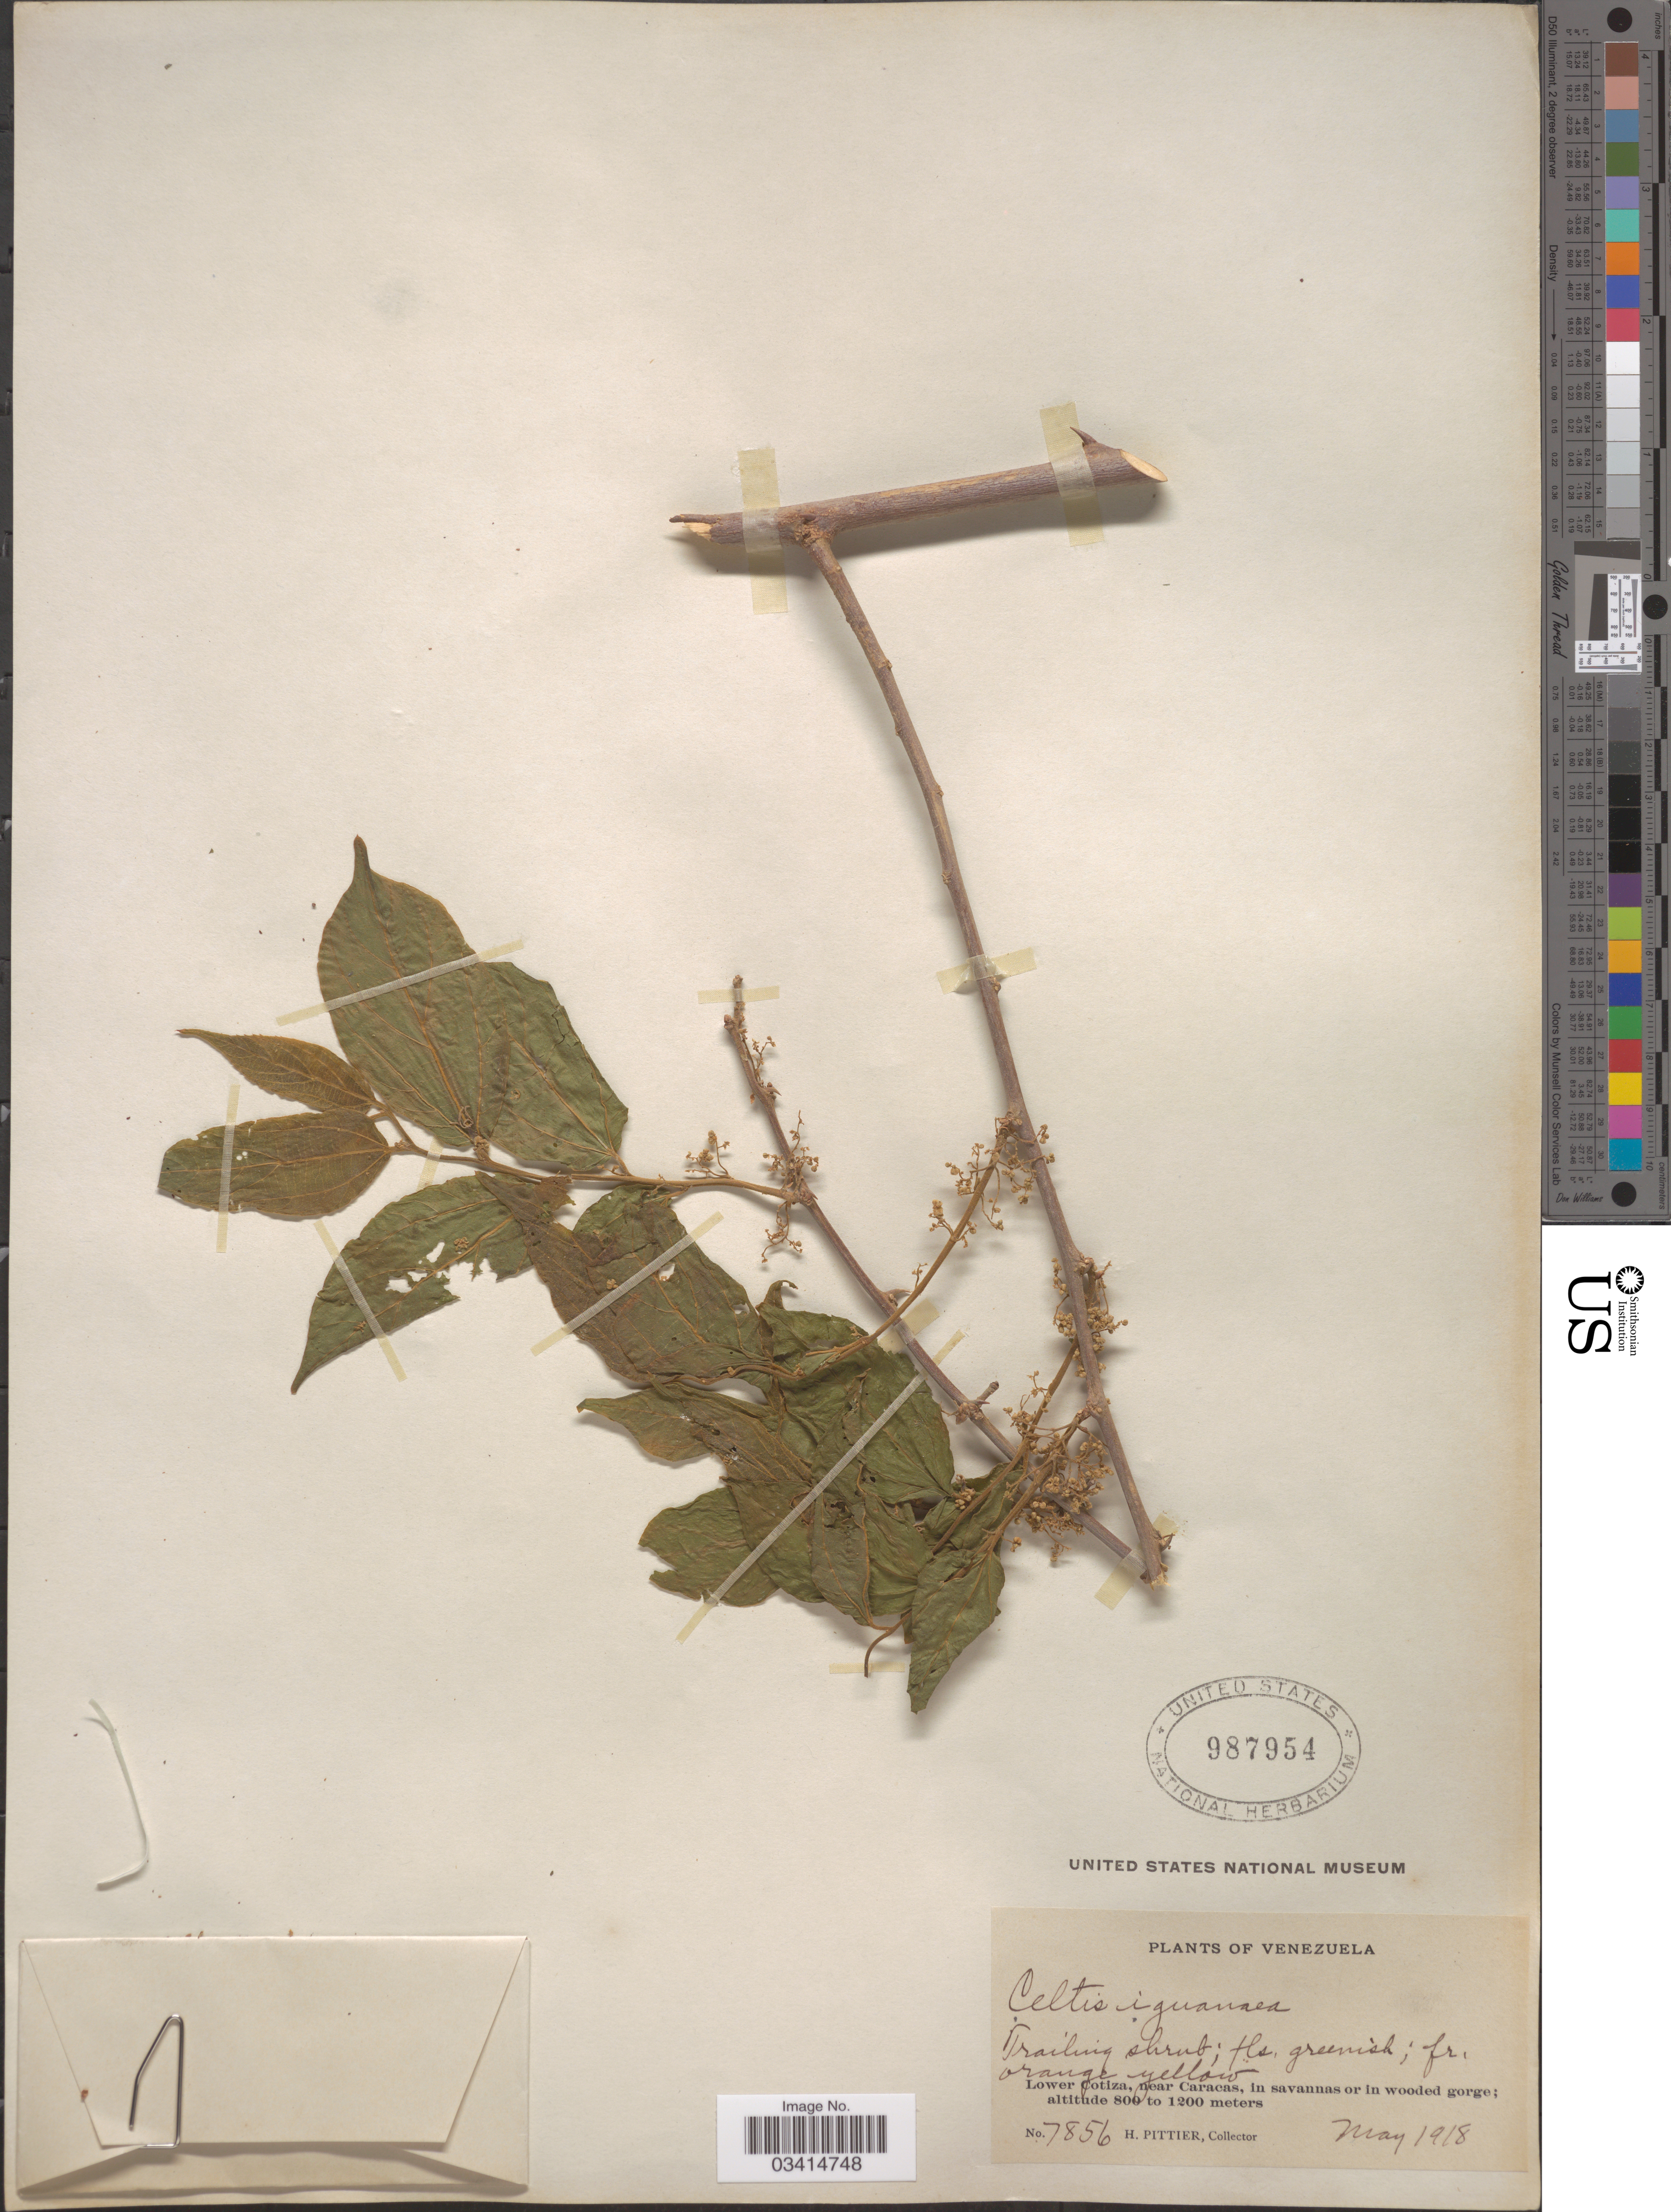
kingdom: Plantae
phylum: Tracheophyta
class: Magnoliopsida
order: Rosales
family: Cannabaceae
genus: Celtis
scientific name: Celtis iguanaea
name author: (Jacq.) Sarg.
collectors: H. F. Pittier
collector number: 7856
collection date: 1918-05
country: Venezuela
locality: Lower Cotiza, near Caracas, in savannas or in wooded gorge.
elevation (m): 800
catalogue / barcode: US 987954